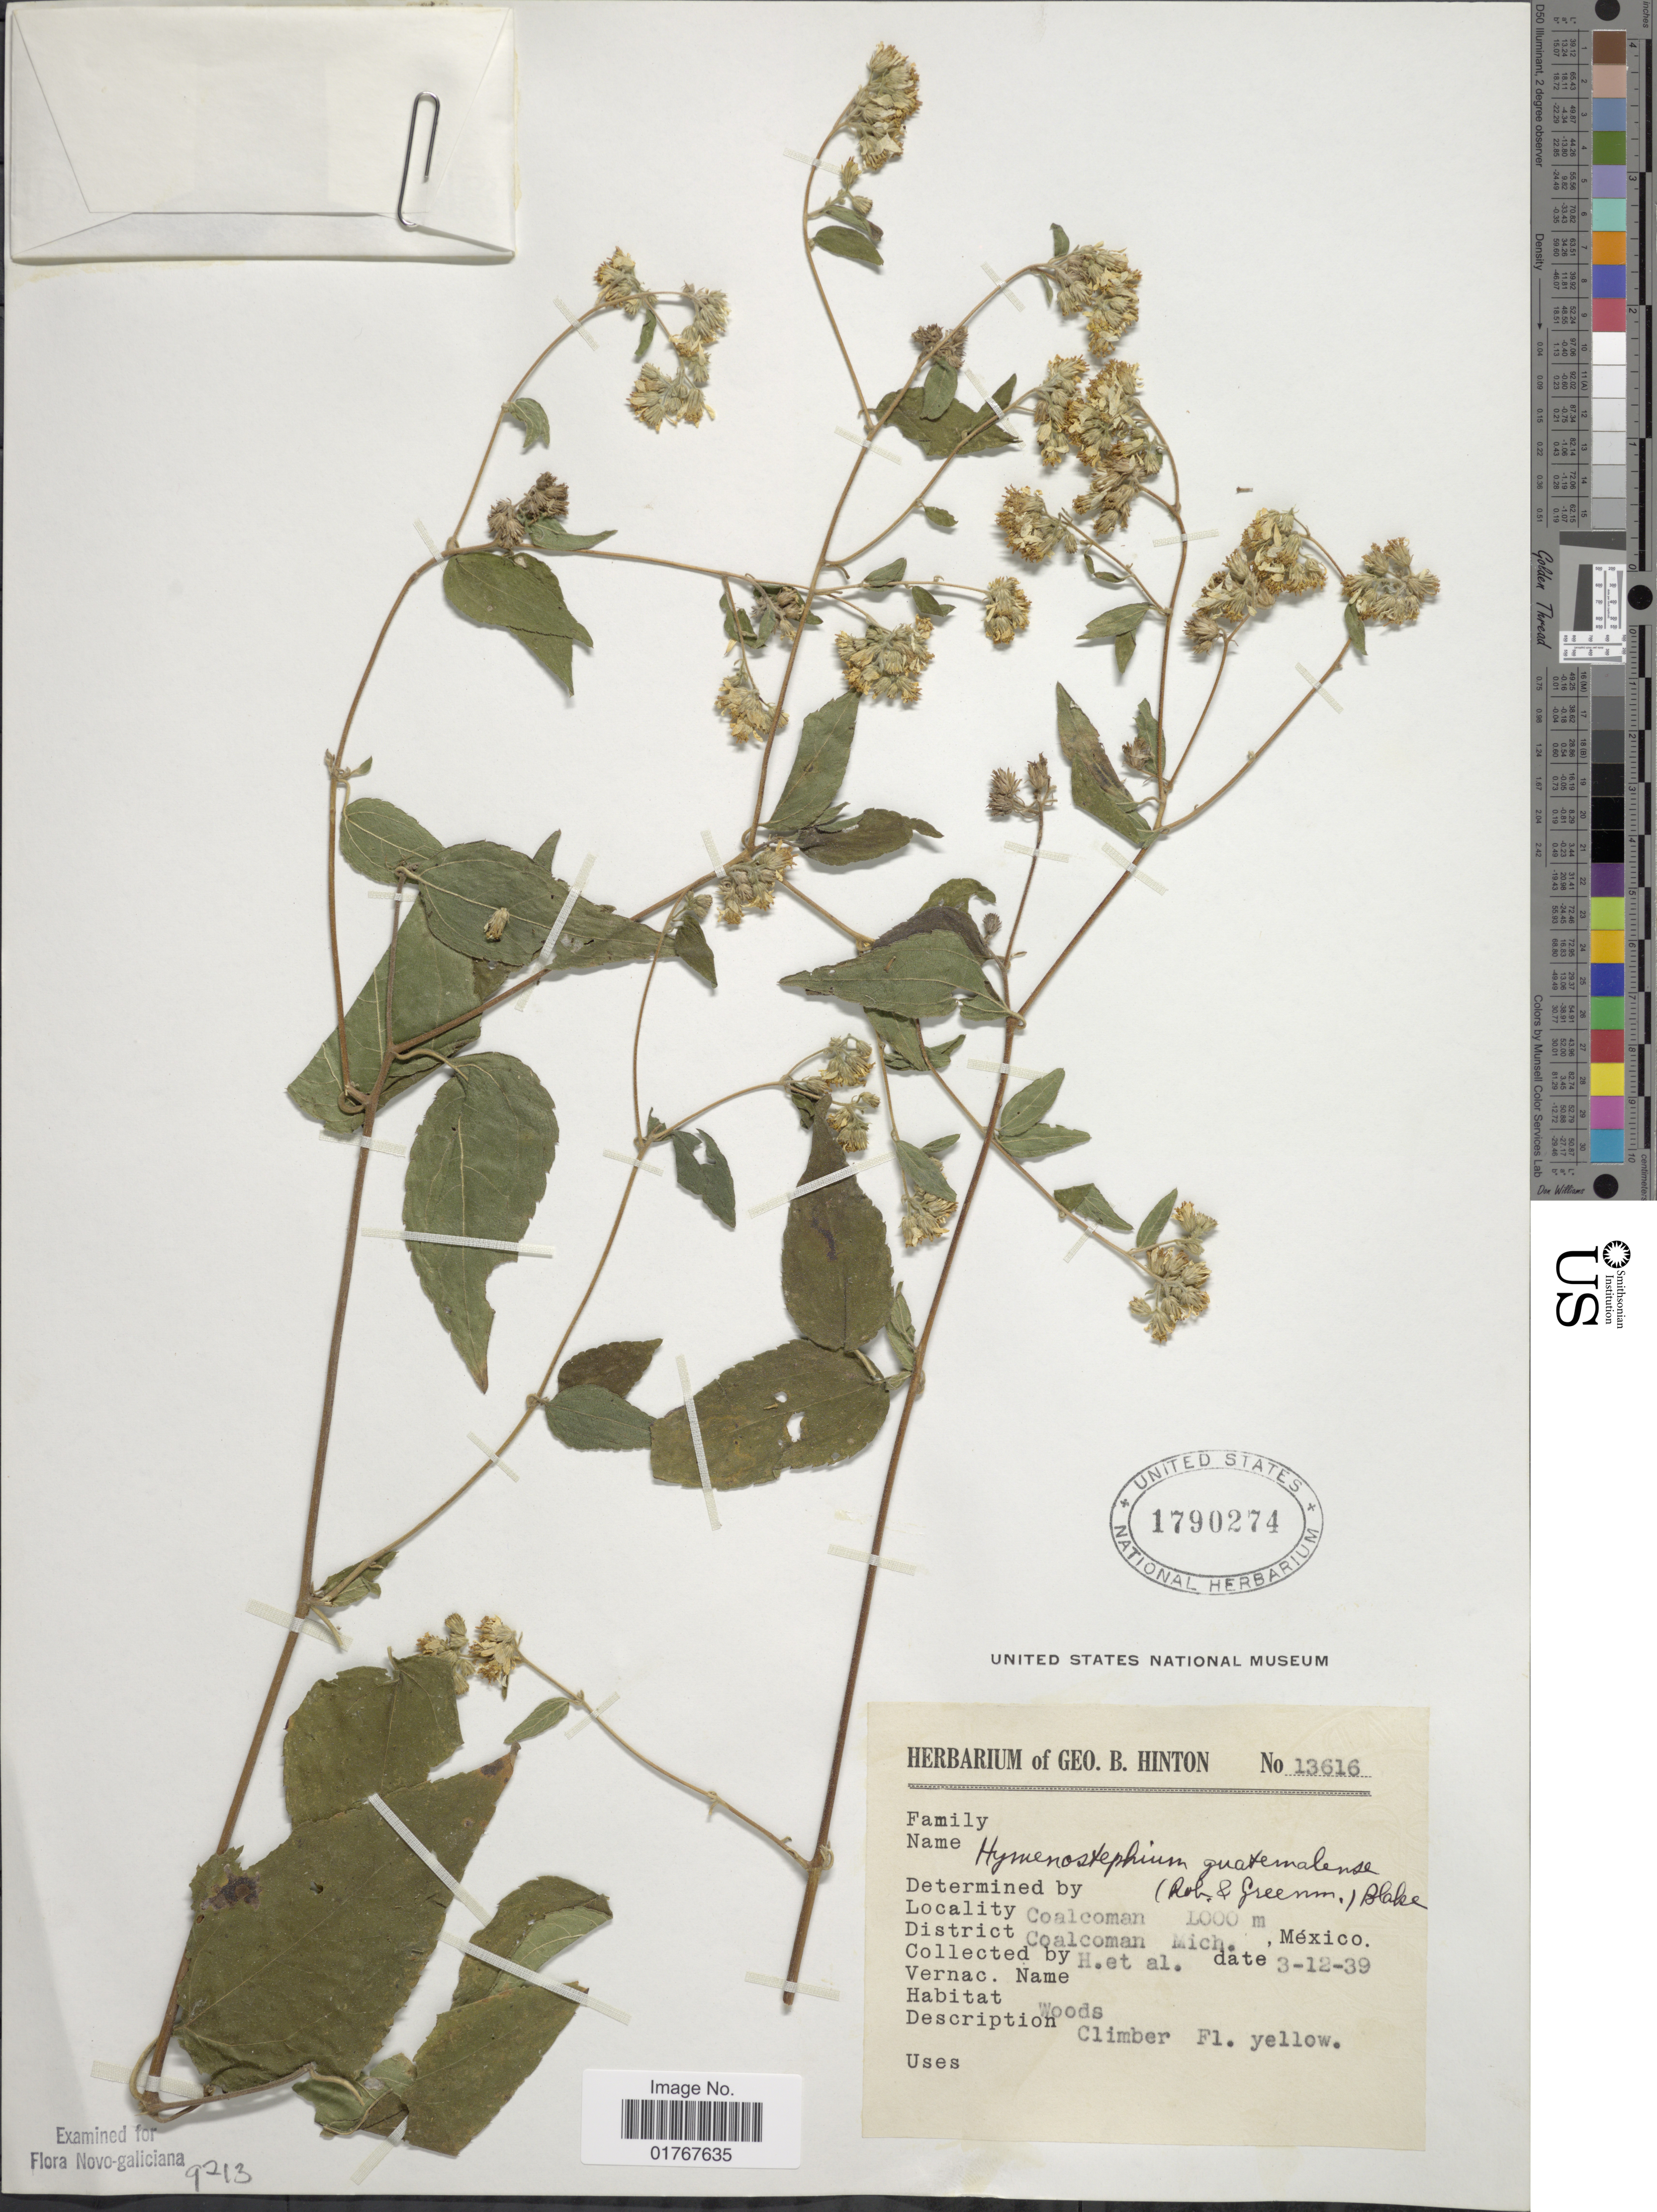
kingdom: Plantae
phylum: Tracheophyta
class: Magnoliopsida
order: Asterales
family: Asteraceae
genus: Viguiera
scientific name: Viguiera cordata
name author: (Hook. & Arn.) D'Arcy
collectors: G. B. Hinton & et al.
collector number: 13616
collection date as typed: Transcribed d/m/y: 12/3/39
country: Mexico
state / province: Michoacán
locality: Coalcoman, District Coalcoman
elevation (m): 1000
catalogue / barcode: US 1790274